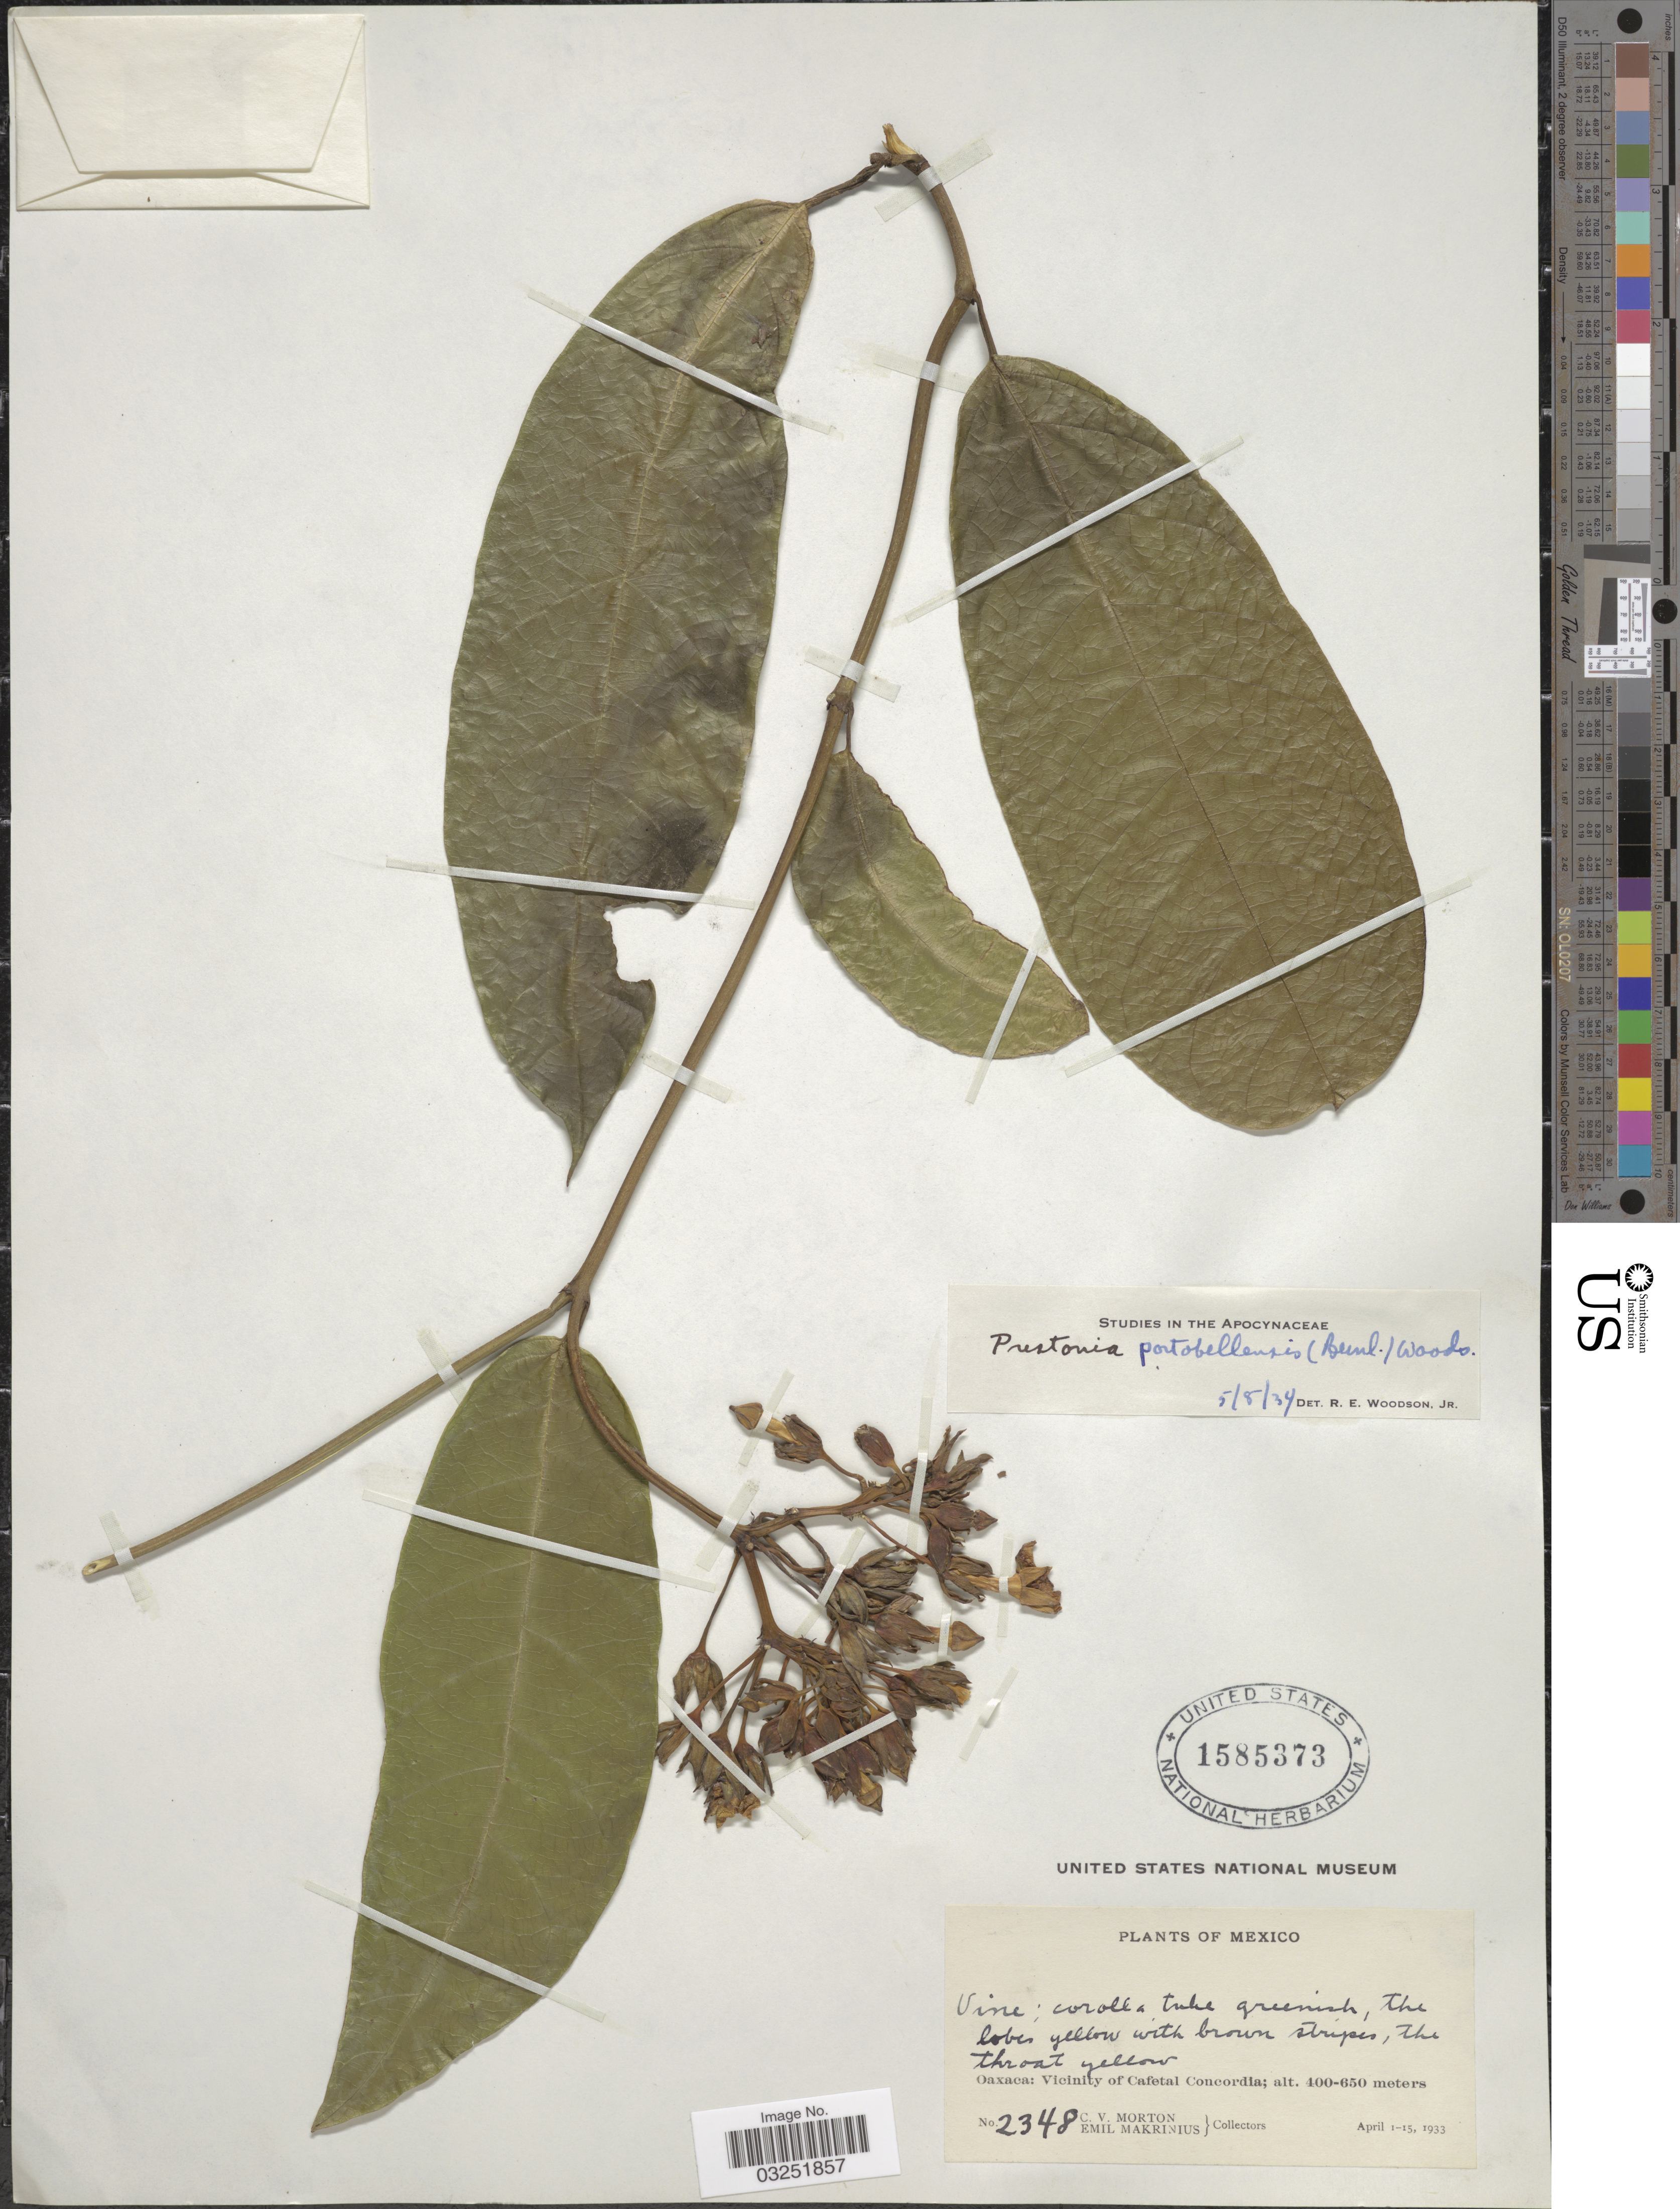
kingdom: Plantae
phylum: Tracheophyta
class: Magnoliopsida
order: Gentianales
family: Apocynaceae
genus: Prestonia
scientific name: Prestonia portobellensis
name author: (Beurl.) Woodson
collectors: C. V. Morton & E. Makrinius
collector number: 2348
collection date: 1933-04-01/1933-04-15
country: Mexico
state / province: Oaxaca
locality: Vicinity of Cafetal Concordia.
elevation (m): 400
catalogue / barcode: US 1585373